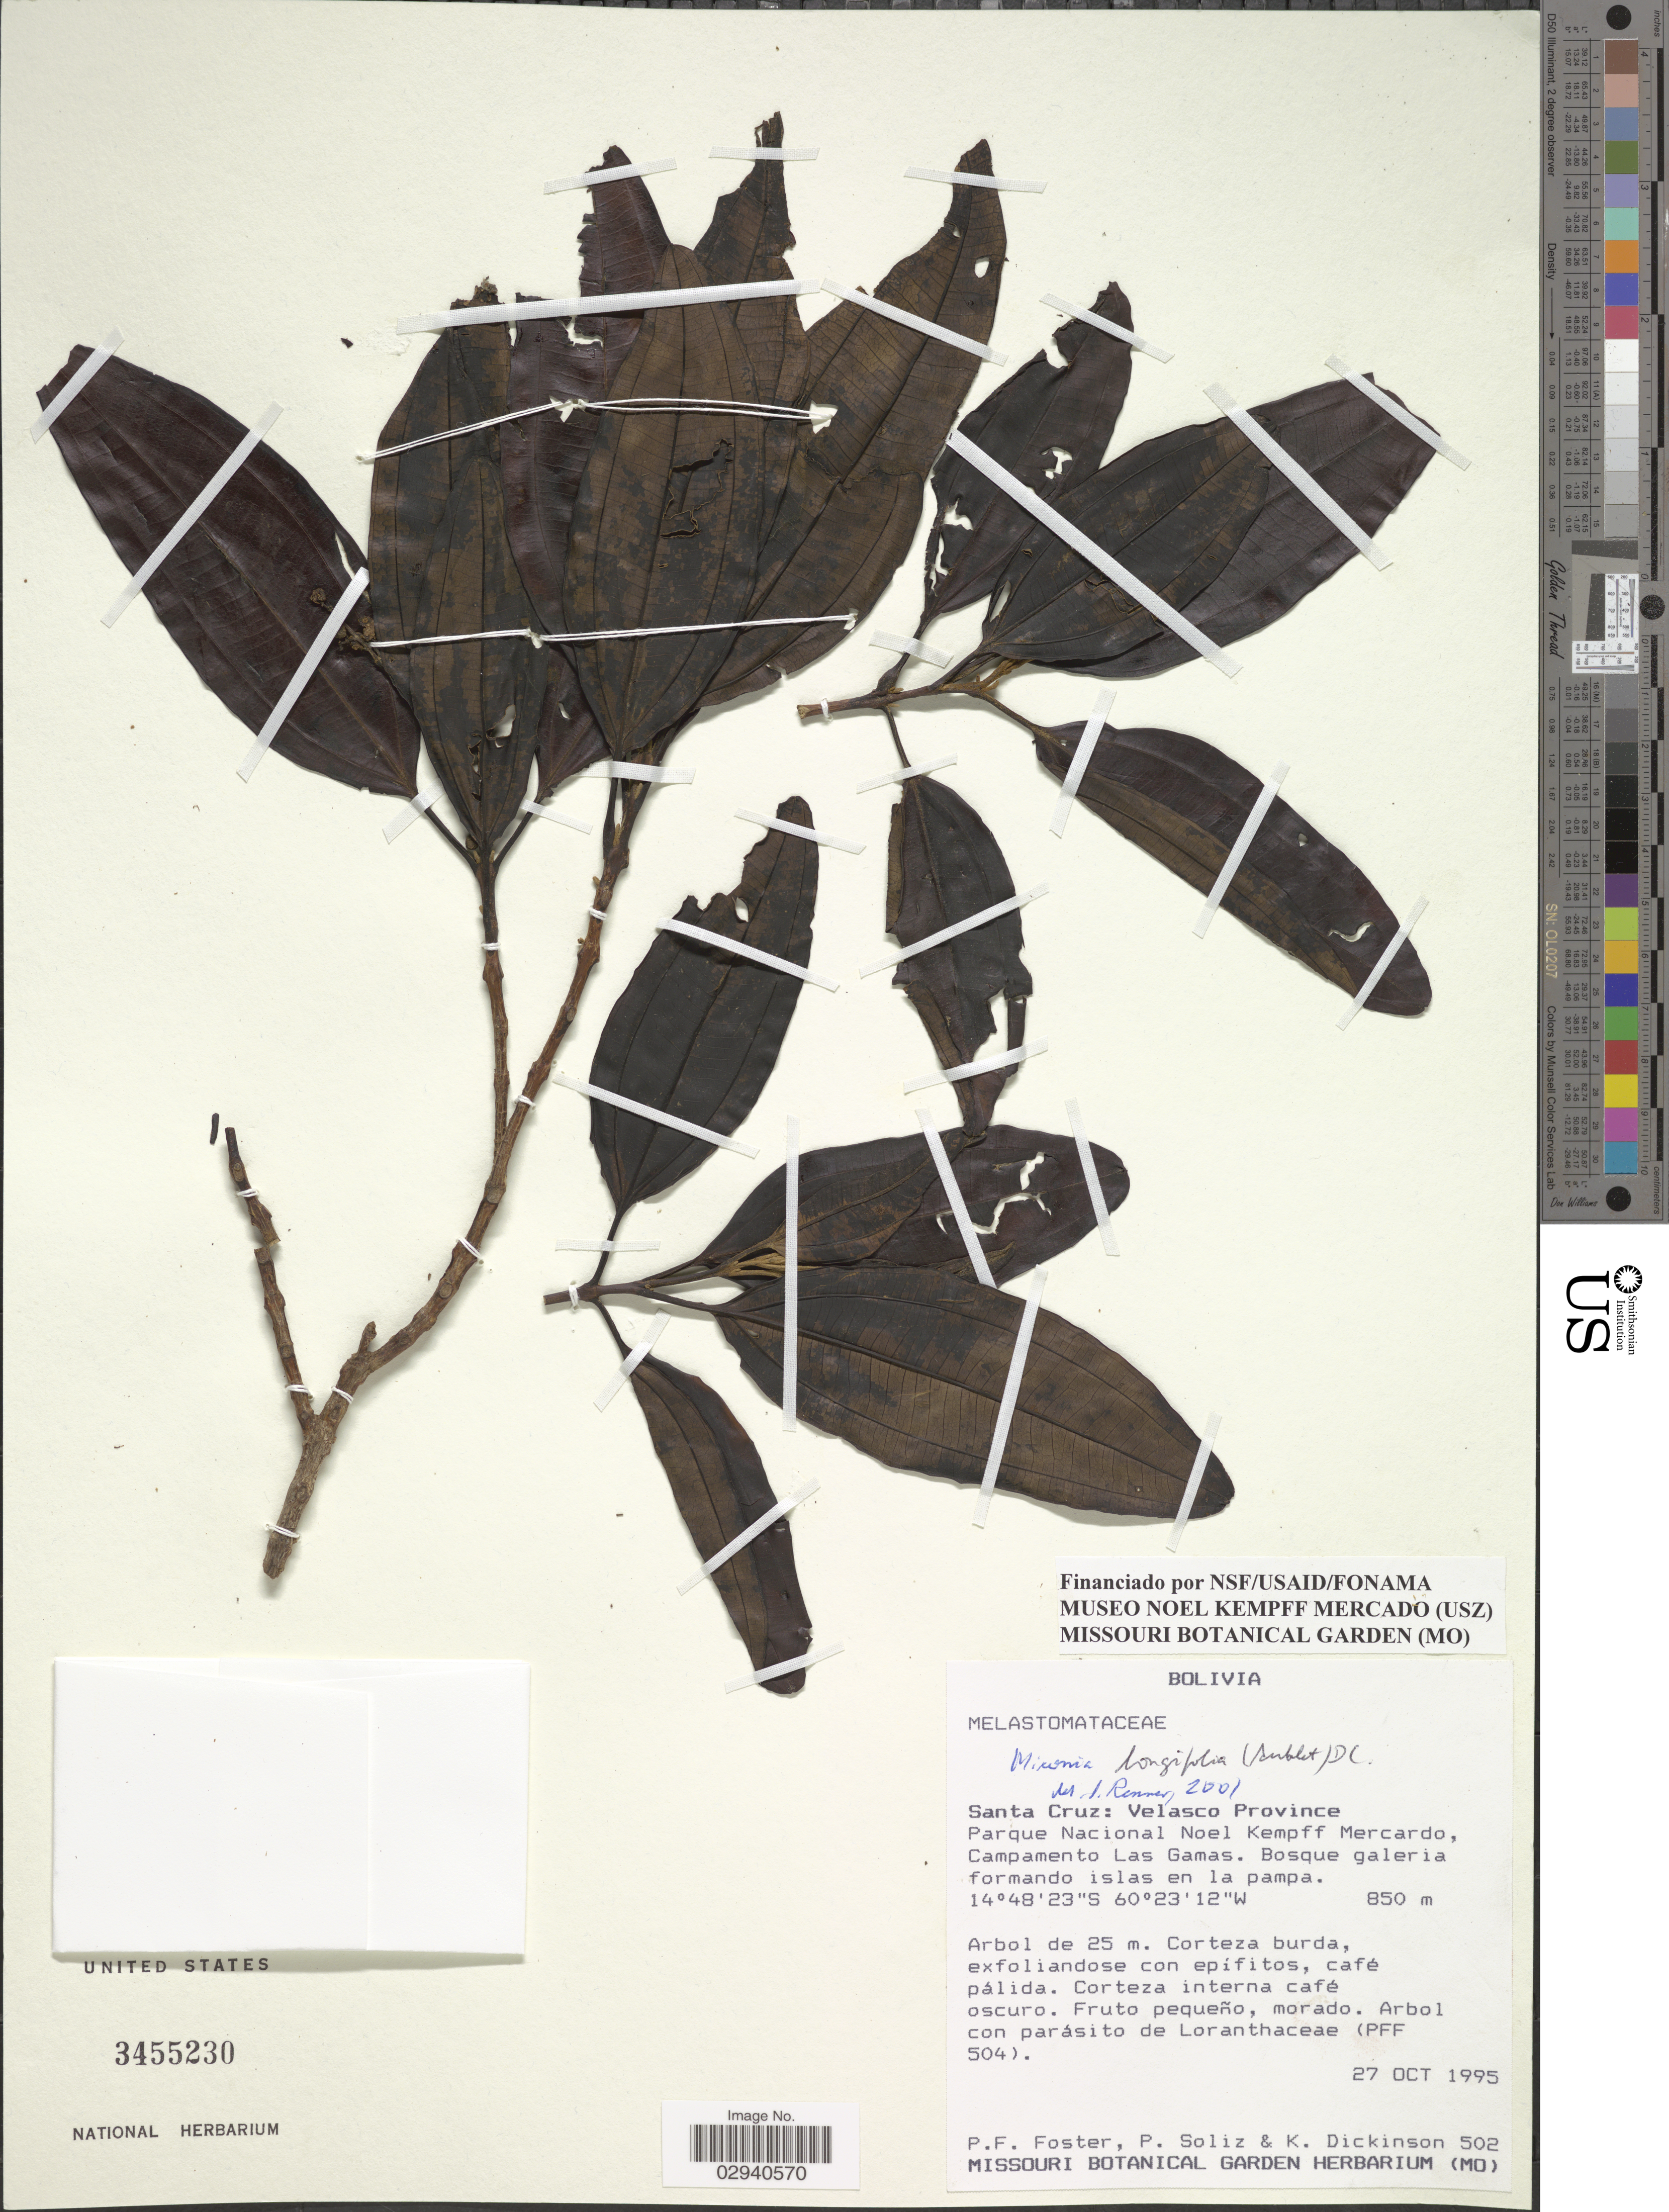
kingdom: Plantae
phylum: Tracheophyta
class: Magnoliopsida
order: Myrtales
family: Melastomataceae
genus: Miconia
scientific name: Miconia longifolia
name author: (Aubl.) DC.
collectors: P. Foster, P. Soliz & K. Dickinson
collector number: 502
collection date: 1995-10-27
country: Bolivia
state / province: Santa Cruz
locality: Velasco Province. Parque Nacional Noel Kempff Mercado, Campamento Las Gamas.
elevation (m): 850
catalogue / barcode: US 3455230